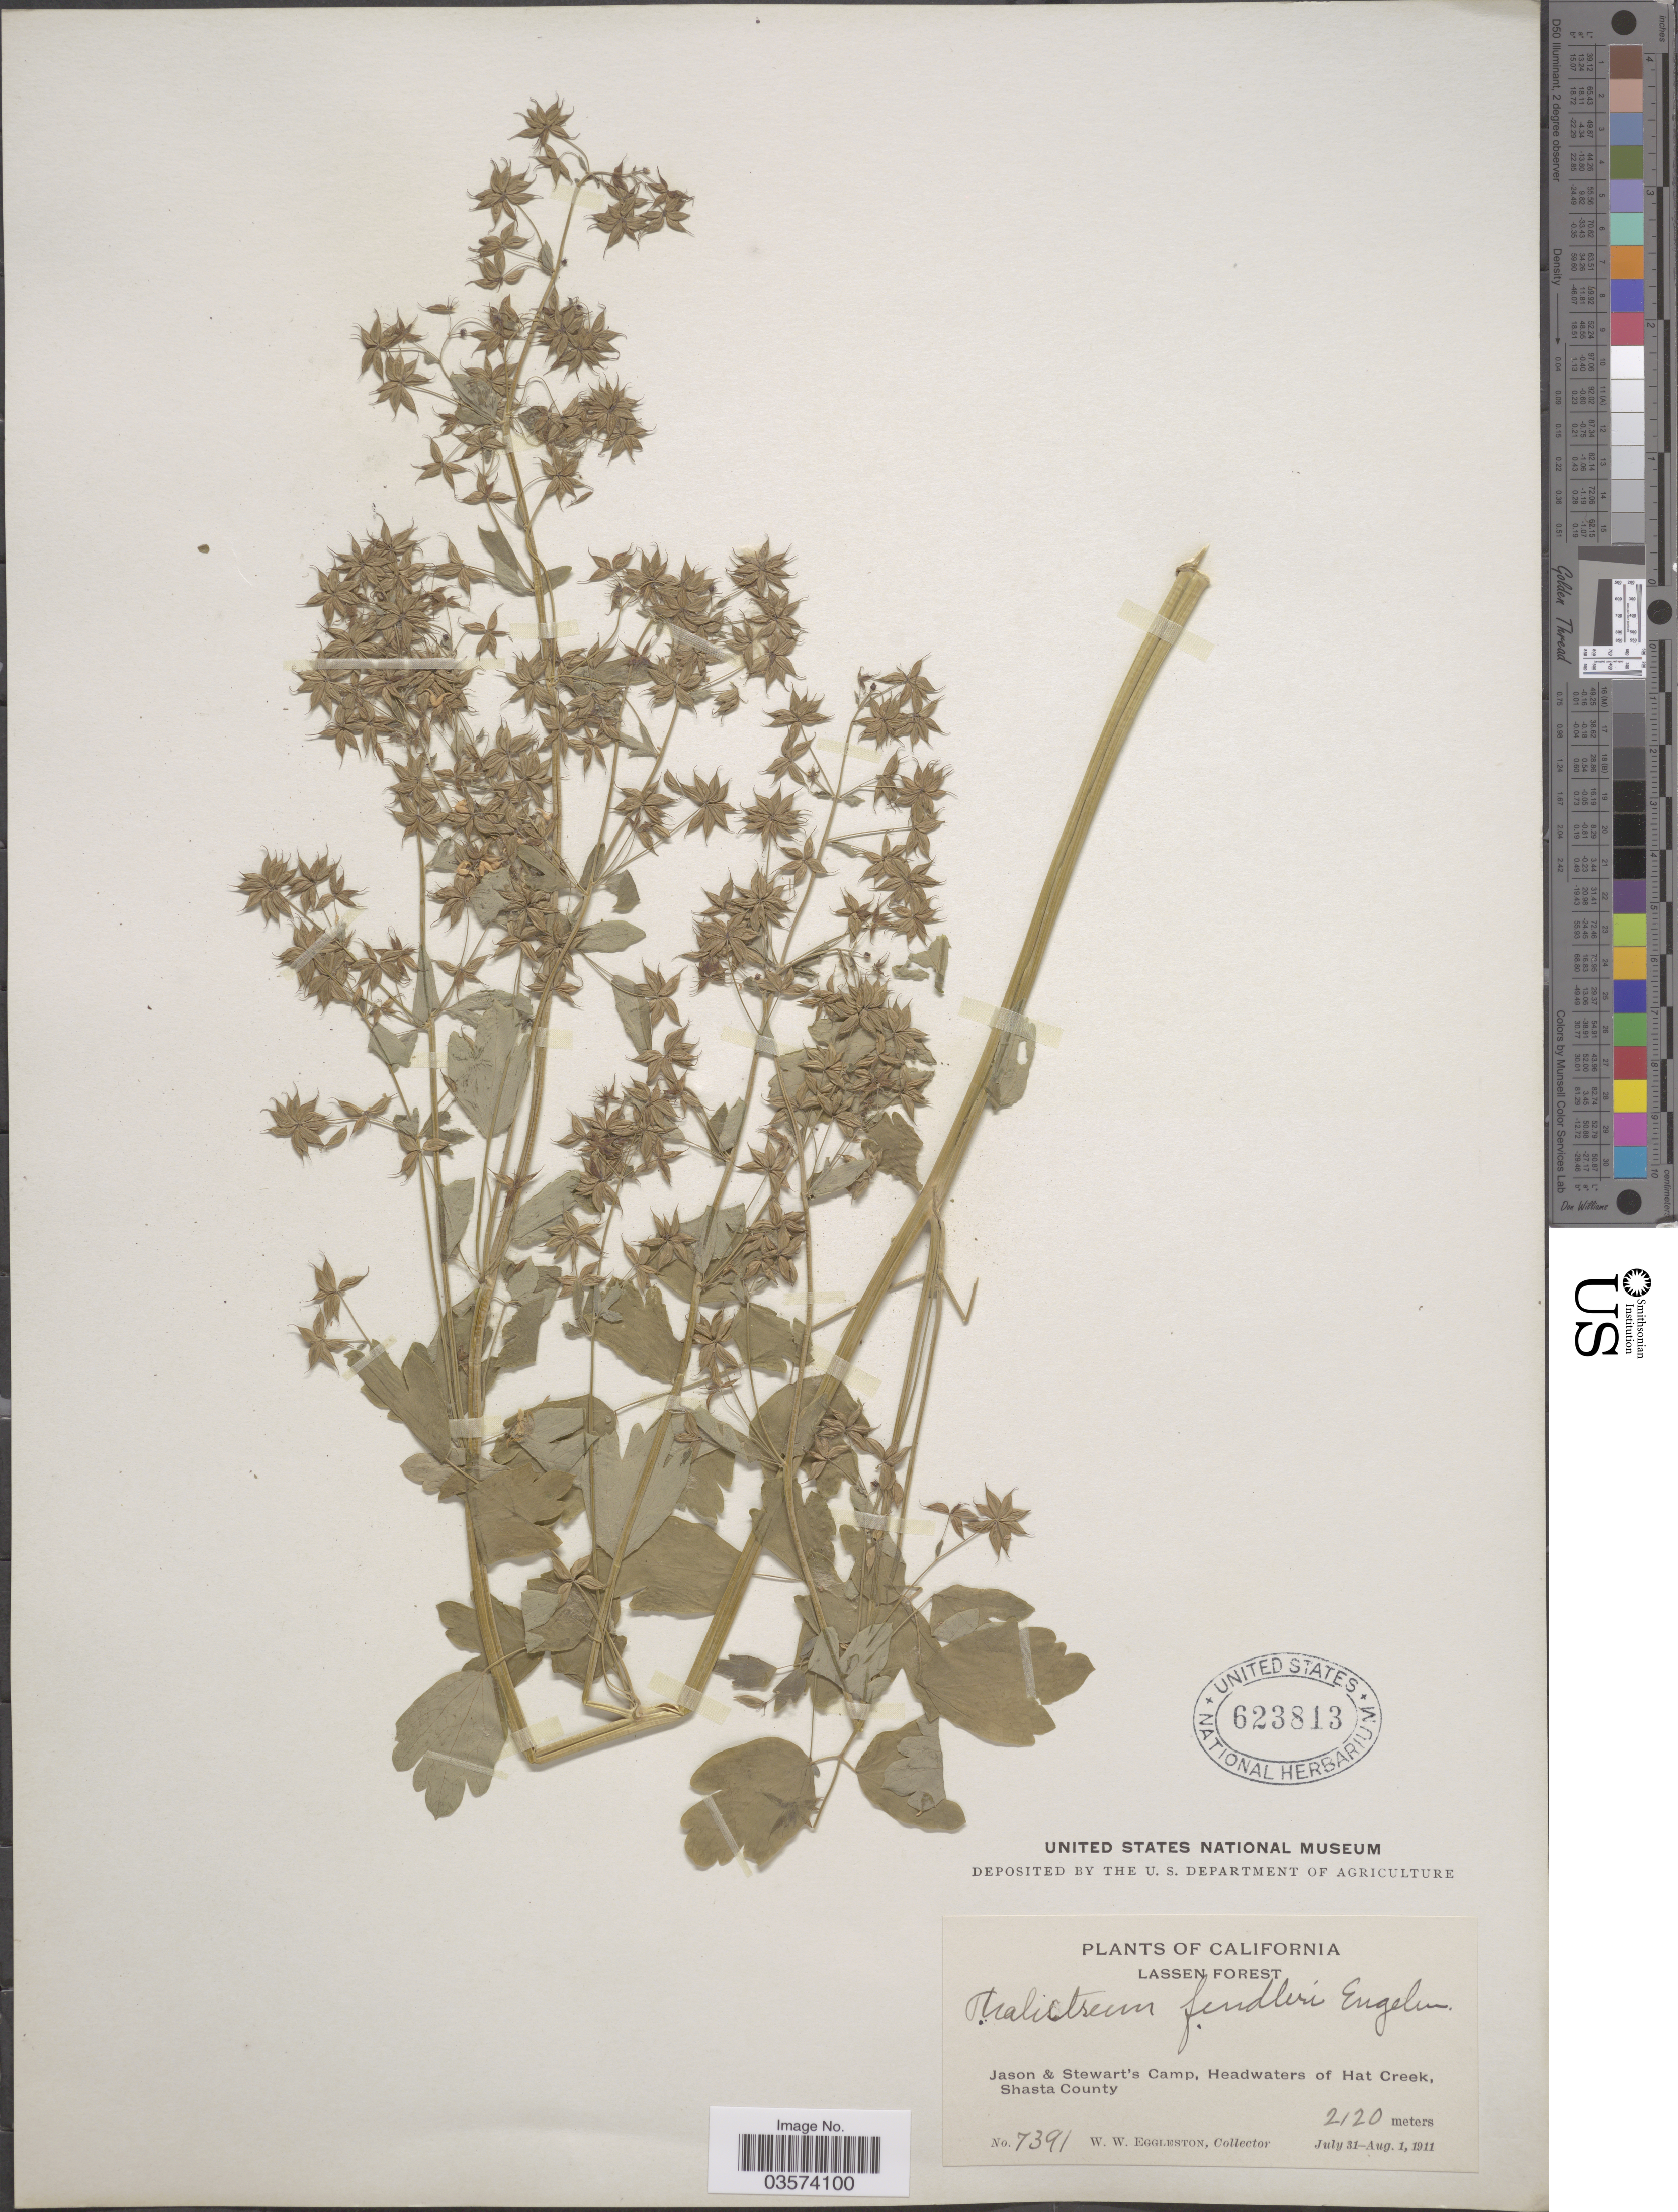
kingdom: Plantae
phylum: Tracheophyta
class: Magnoliopsida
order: Ranunculales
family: Ranunculaceae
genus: Thalictrum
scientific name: Thalictrum fendleri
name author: Engelm. ex A. Gray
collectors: W. W. Eggleston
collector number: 7391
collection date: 1911-07-31/1911-08-01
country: United States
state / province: California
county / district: Shasta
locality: Lassen Forest. Jason & Stewart's Camp, Headwaters of Hat Creek, Shasta County.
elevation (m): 2120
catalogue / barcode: US 623813